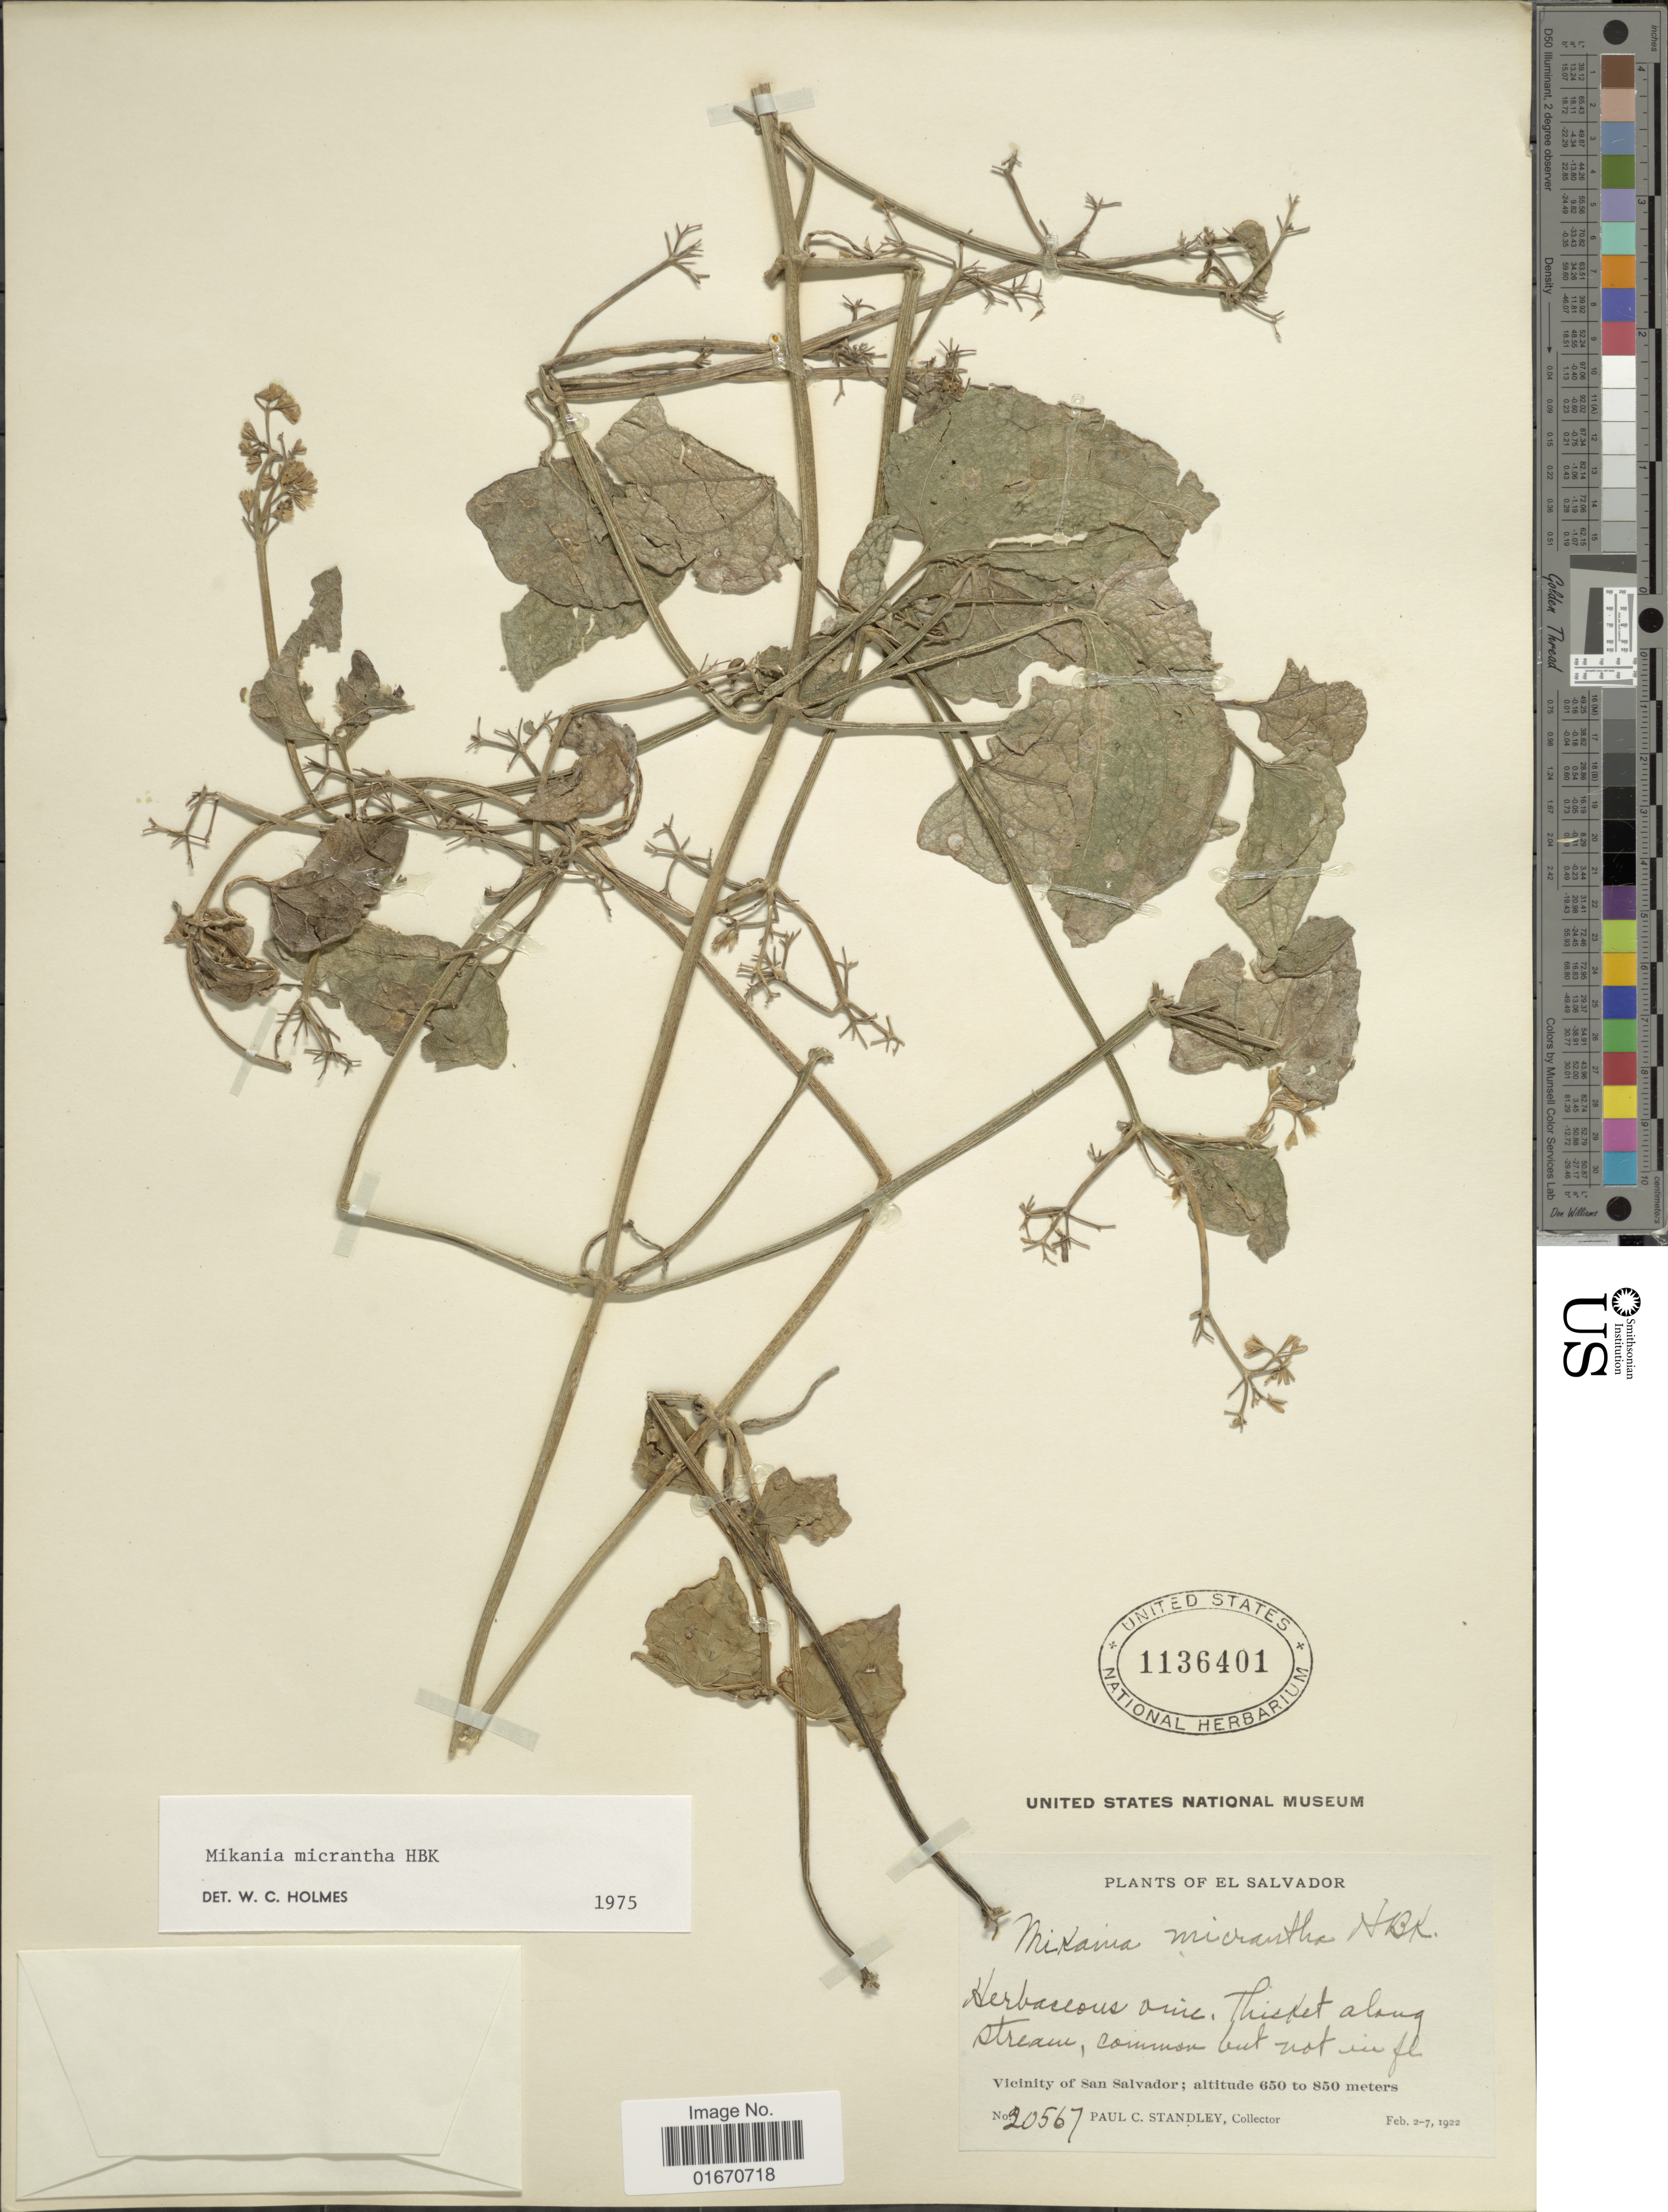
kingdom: Plantae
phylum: Tracheophyta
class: Magnoliopsida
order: Asterales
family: Asteraceae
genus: Mikania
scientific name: Mikania micrantha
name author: Kunth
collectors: P. C. Standley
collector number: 20567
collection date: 1922-02-02/1922-02-07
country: El Salvador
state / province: San Salvador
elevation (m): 650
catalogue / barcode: US 1136401